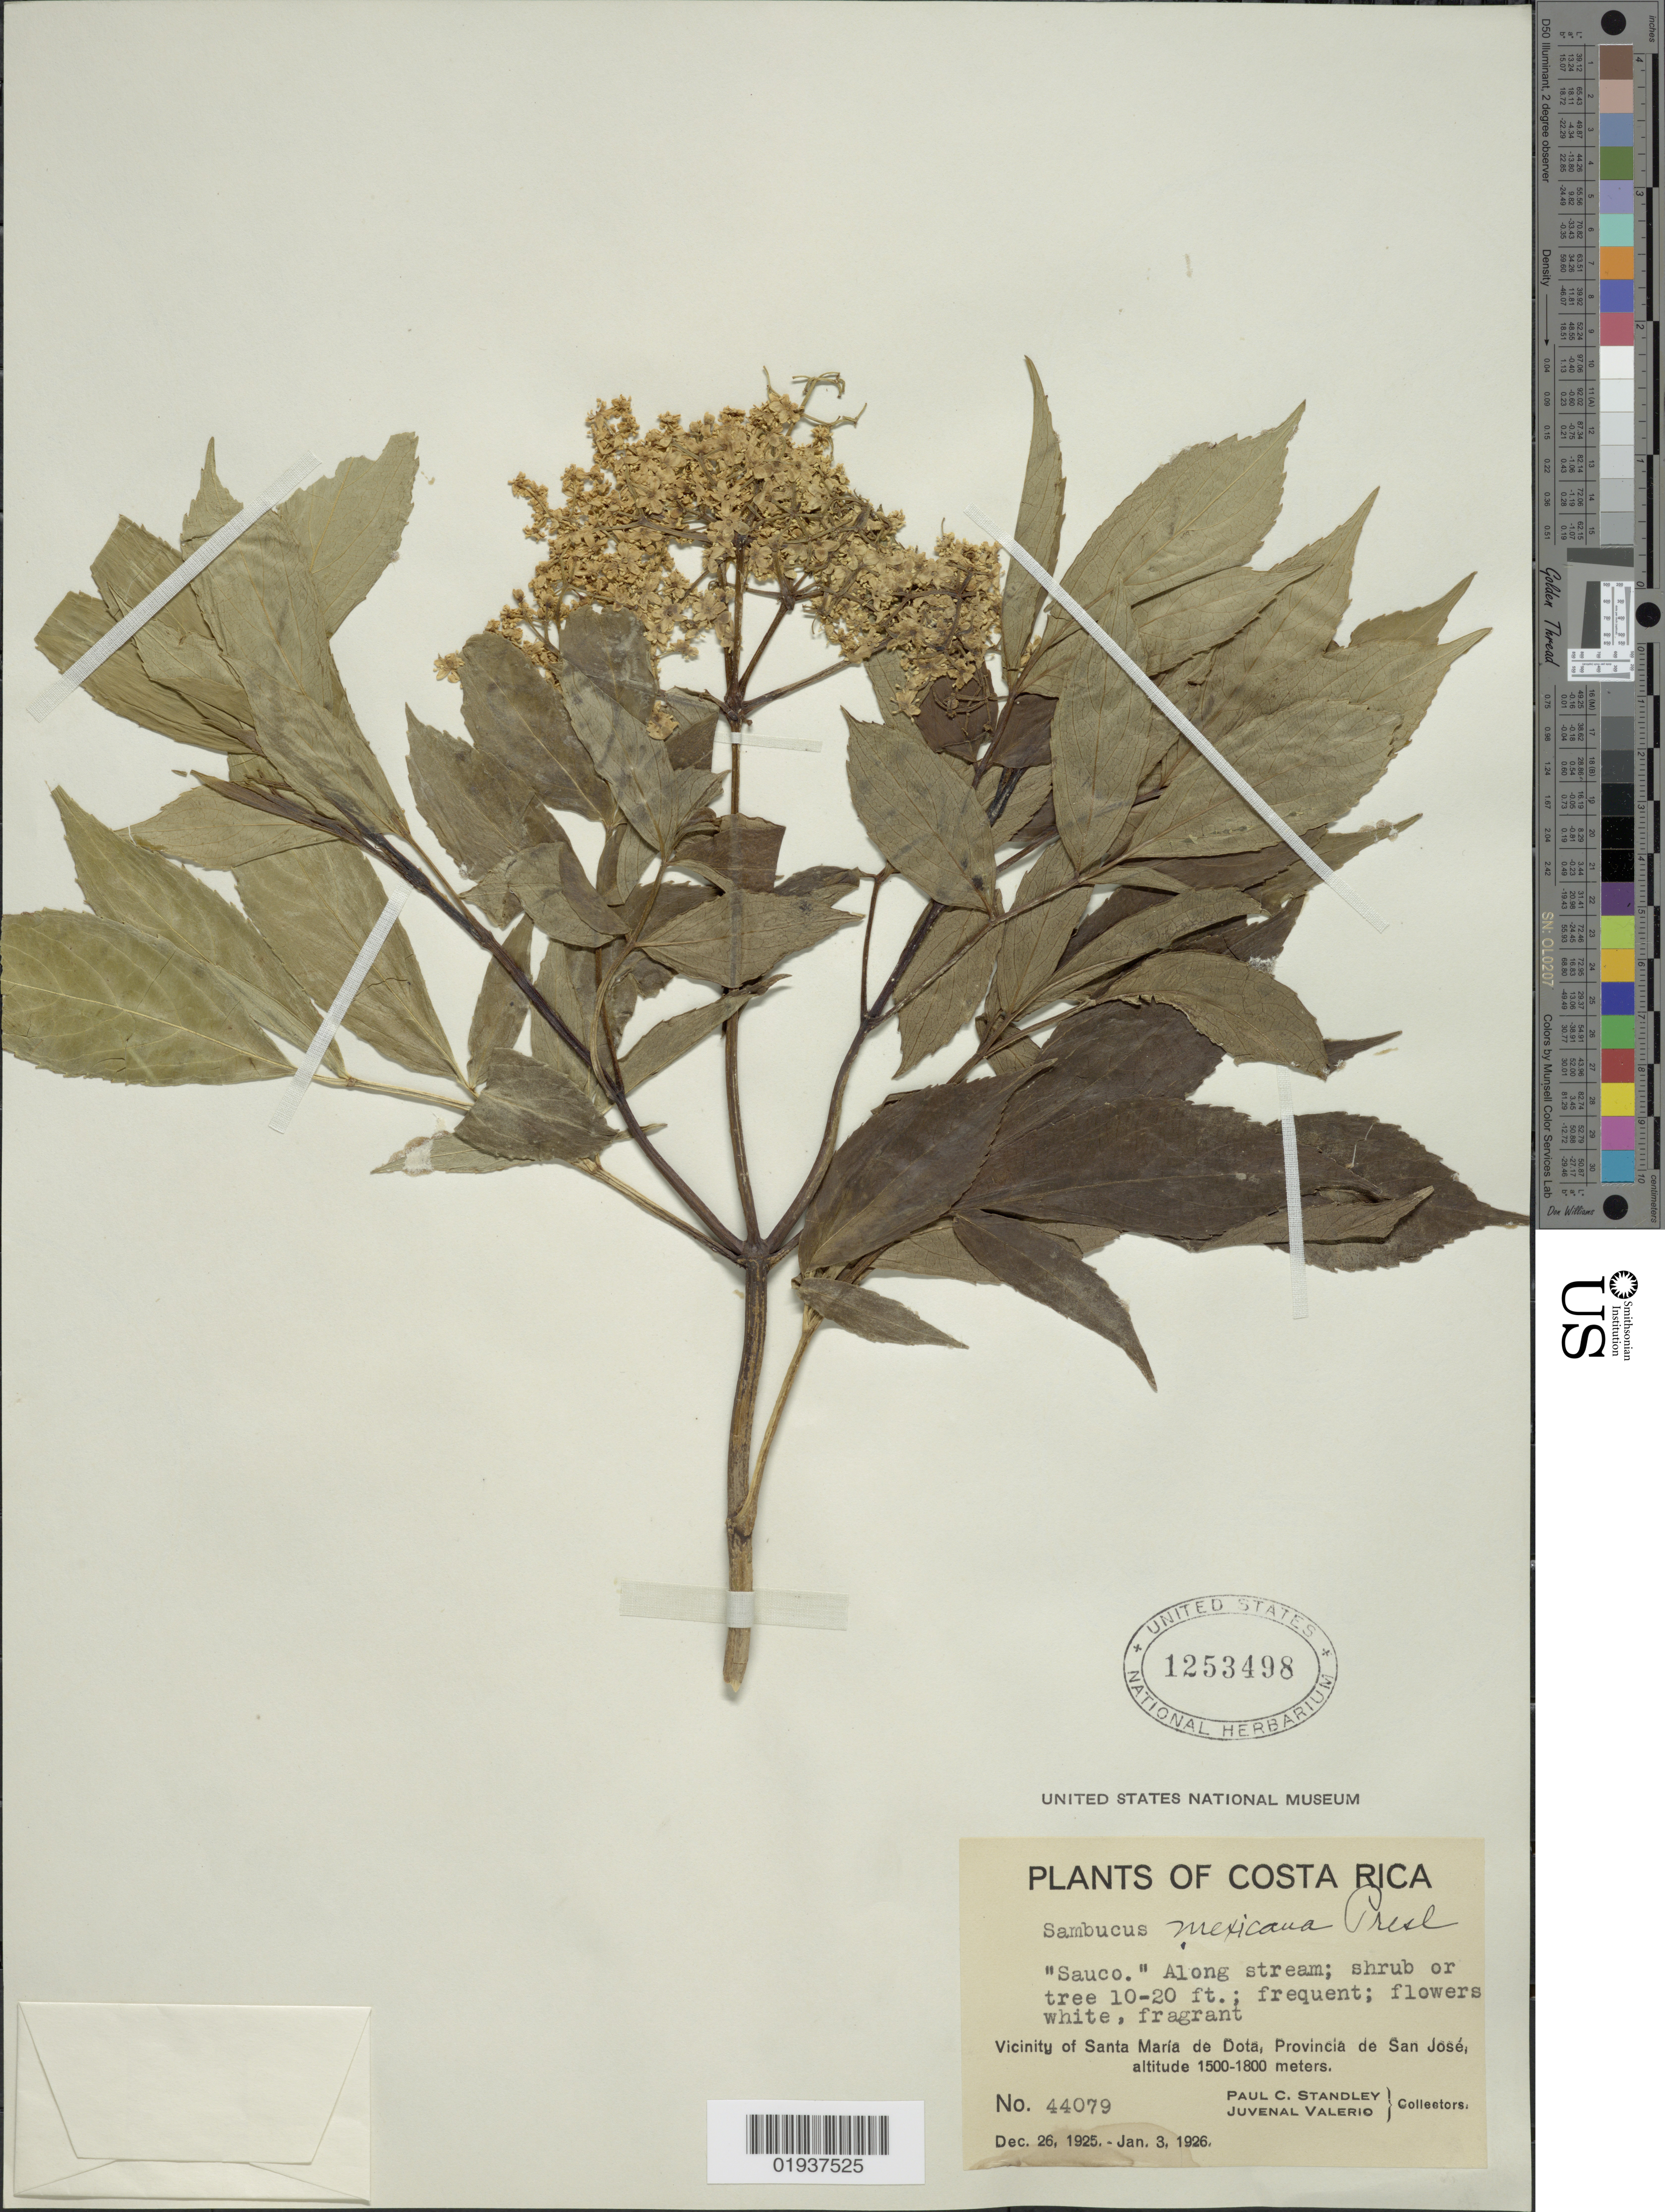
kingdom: Plantae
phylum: Tracheophyta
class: Magnoliopsida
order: Dipsacales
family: Viburnaceae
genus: Sambucus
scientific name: Sambucus mexicana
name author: C. Presl ex DC.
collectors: P. C. Standley & J. Valerio R.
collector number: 44079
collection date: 1925-12-26/1926-01-03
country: Costa Rica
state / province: San José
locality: Vicinity of Santa Maria de Dota, Provincia de San José.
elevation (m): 1500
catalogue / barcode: US 1253498